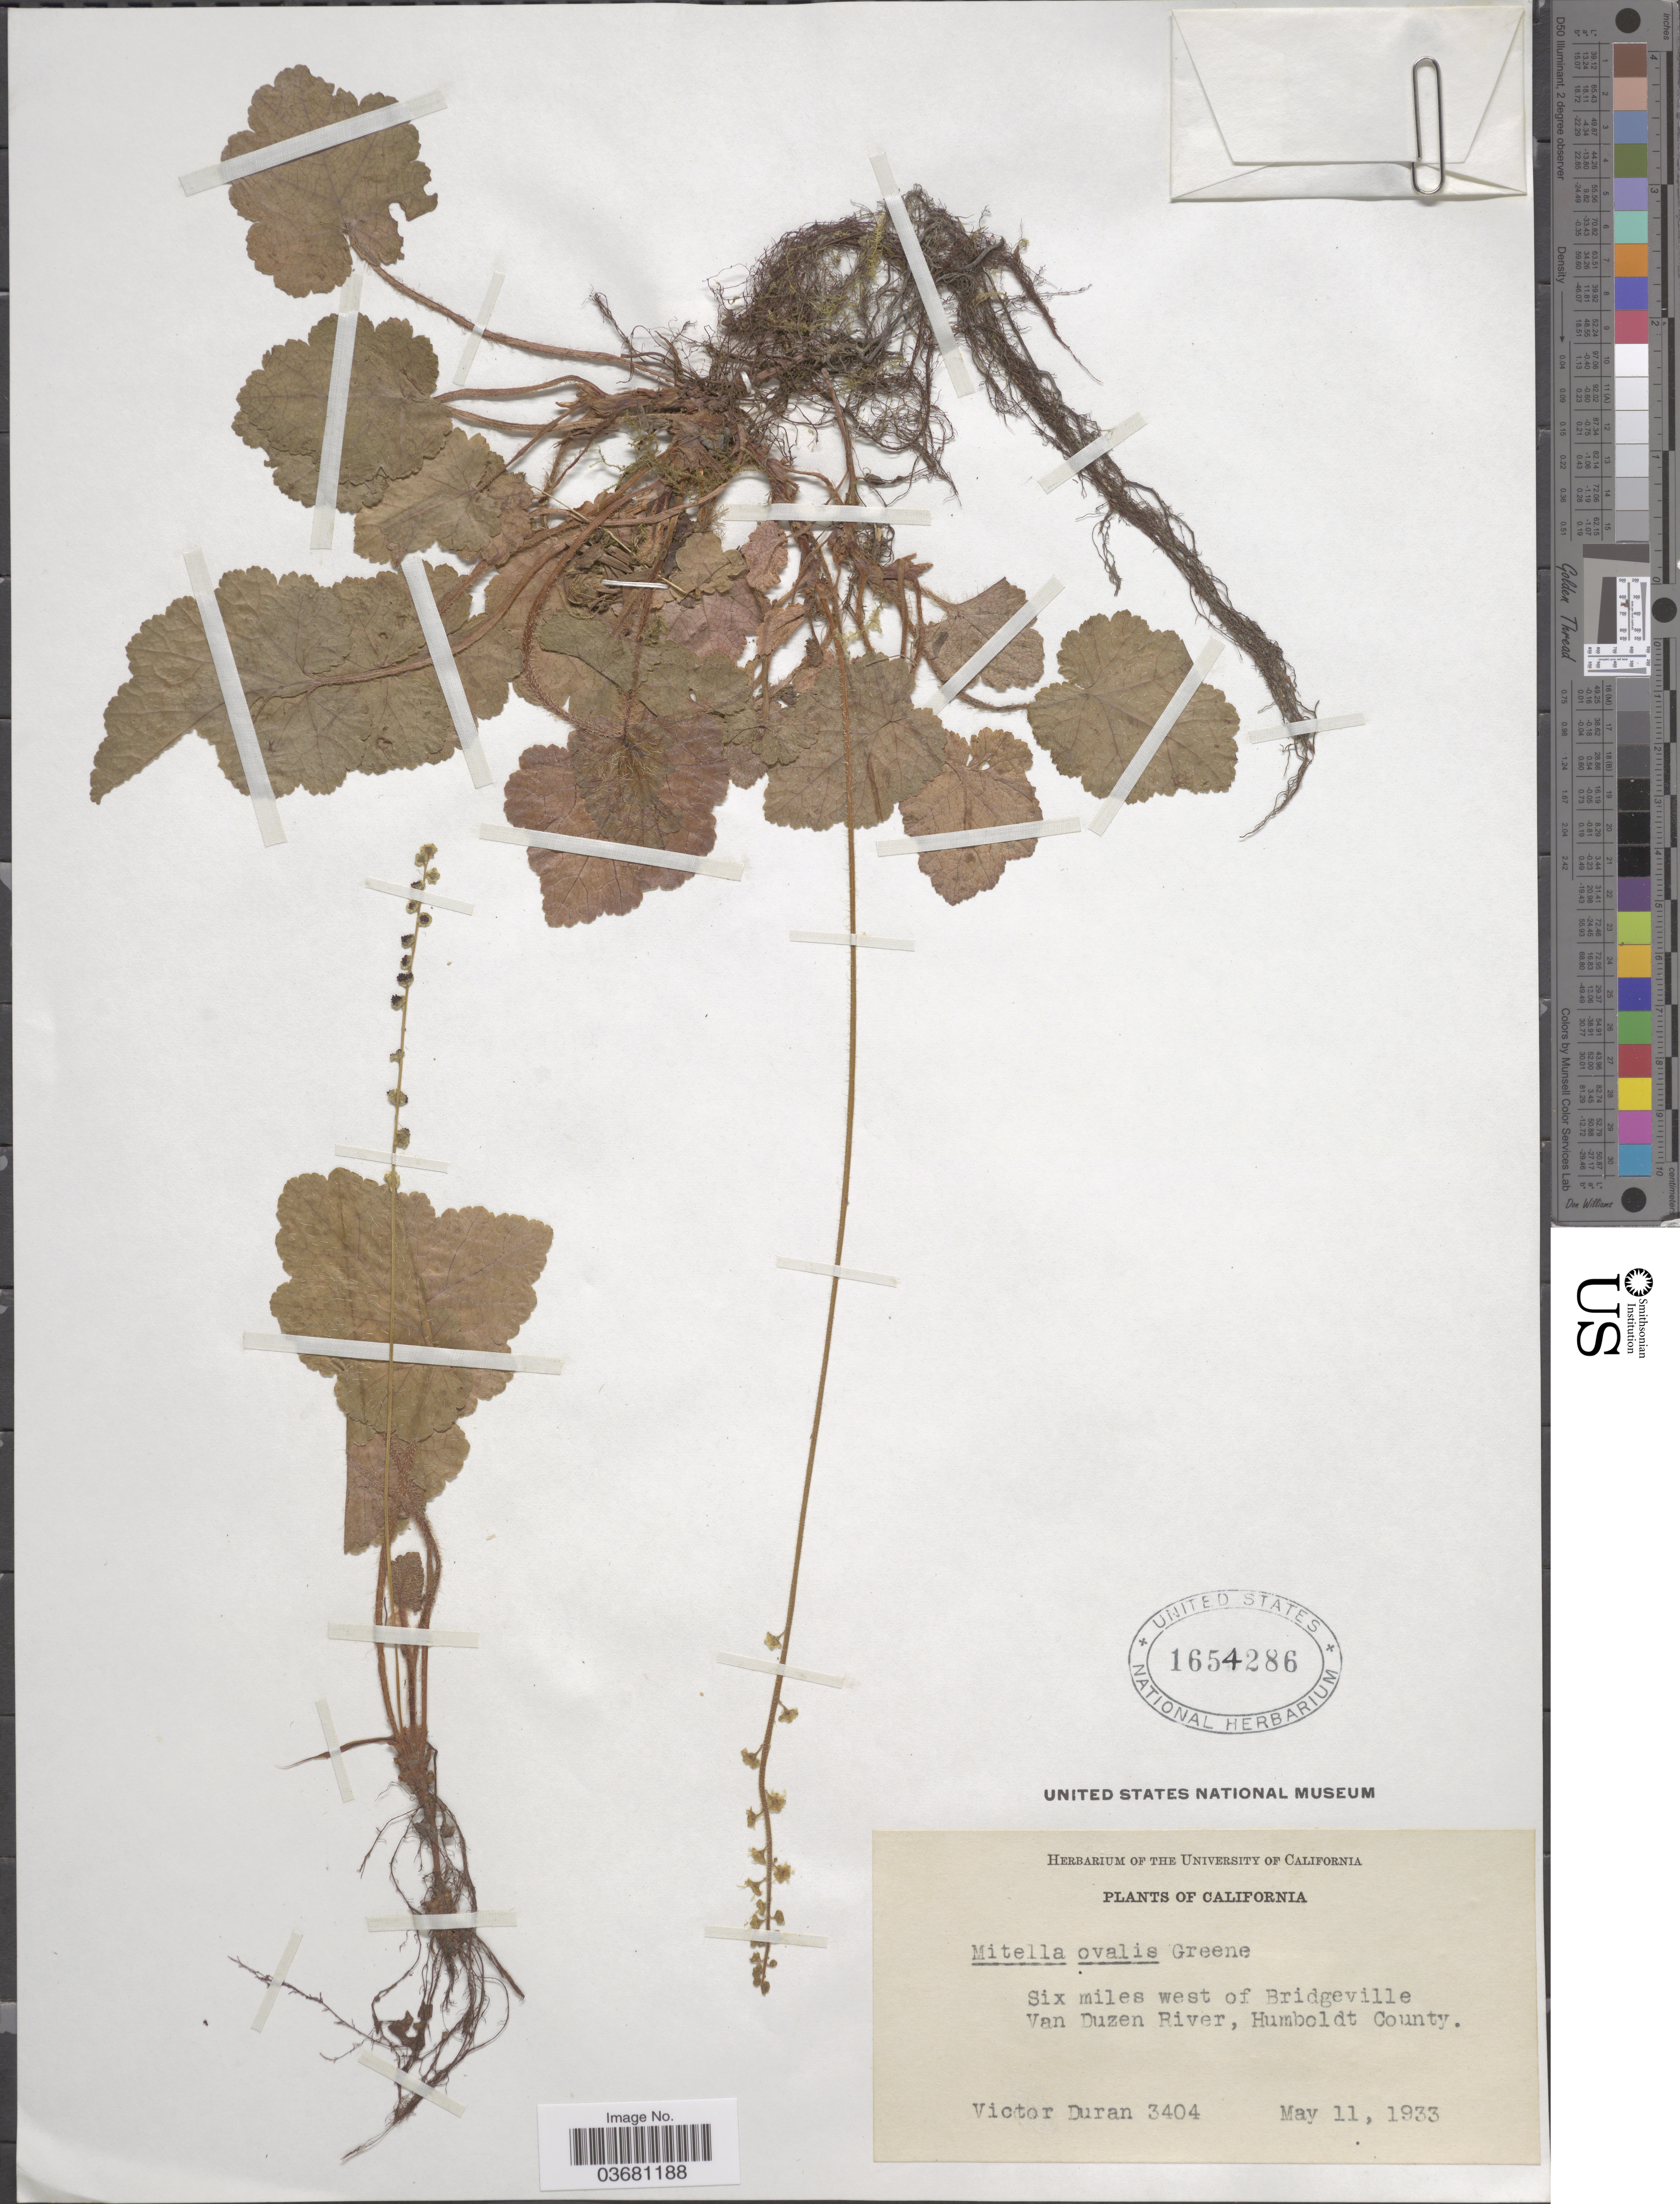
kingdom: Plantae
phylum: Tracheophyta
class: Magnoliopsida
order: Saxifragales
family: Saxifragaceae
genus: Mitella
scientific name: Mitella ovalis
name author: Greene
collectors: V. Duran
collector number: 3404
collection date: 1933-05-11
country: United States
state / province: California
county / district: Humboldt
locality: Six miles west of Bridgeville. Van Duzen River, Humboldt County.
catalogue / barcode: US 1654286